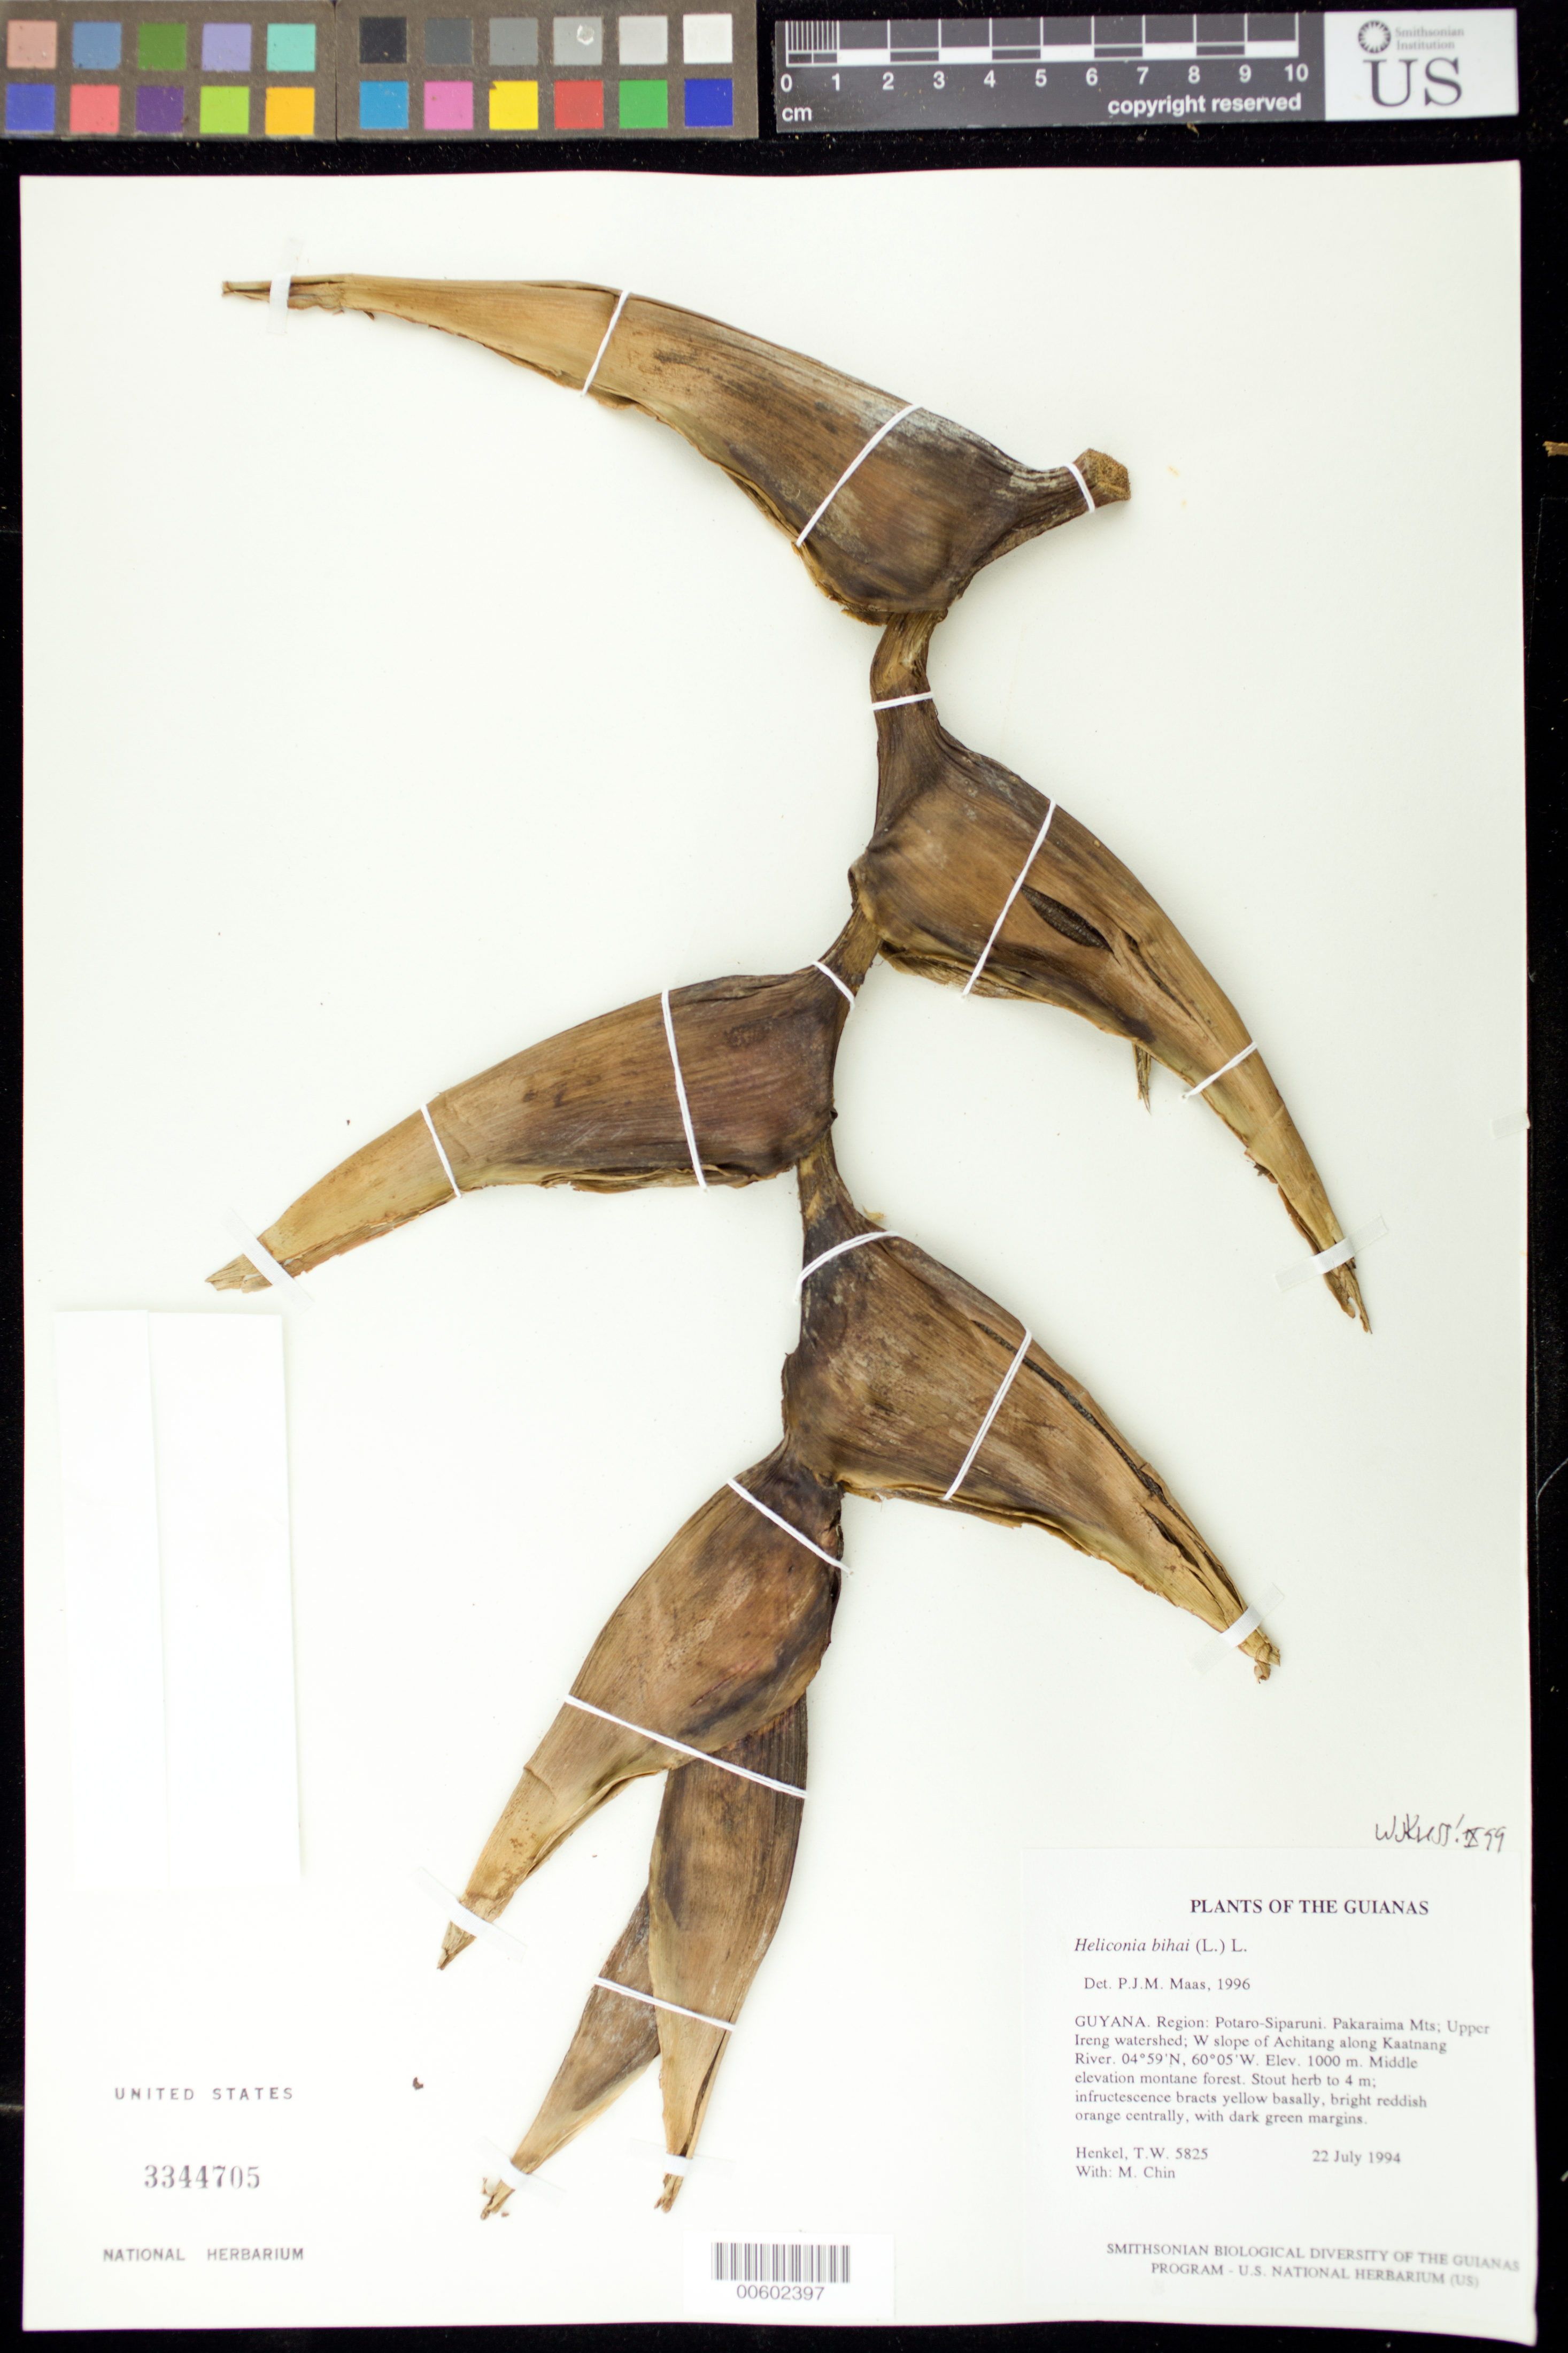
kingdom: Plantae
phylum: Tracheophyta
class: Liliopsida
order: Zingiberales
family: Heliconiaceae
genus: Heliconia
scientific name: Heliconia bihai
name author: (L.) L.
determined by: Maas, Paul J. M.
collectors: T. Henkel & M. Chin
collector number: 5825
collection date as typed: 22 July 1994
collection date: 1994-07-22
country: Guyana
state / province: Potaro-Siparuni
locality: Pakaraima Mts; Upper Ireng watershed; W slope of Achitang along Kaatnang River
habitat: Middle elevation montane forest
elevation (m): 1000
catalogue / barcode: US 3344705